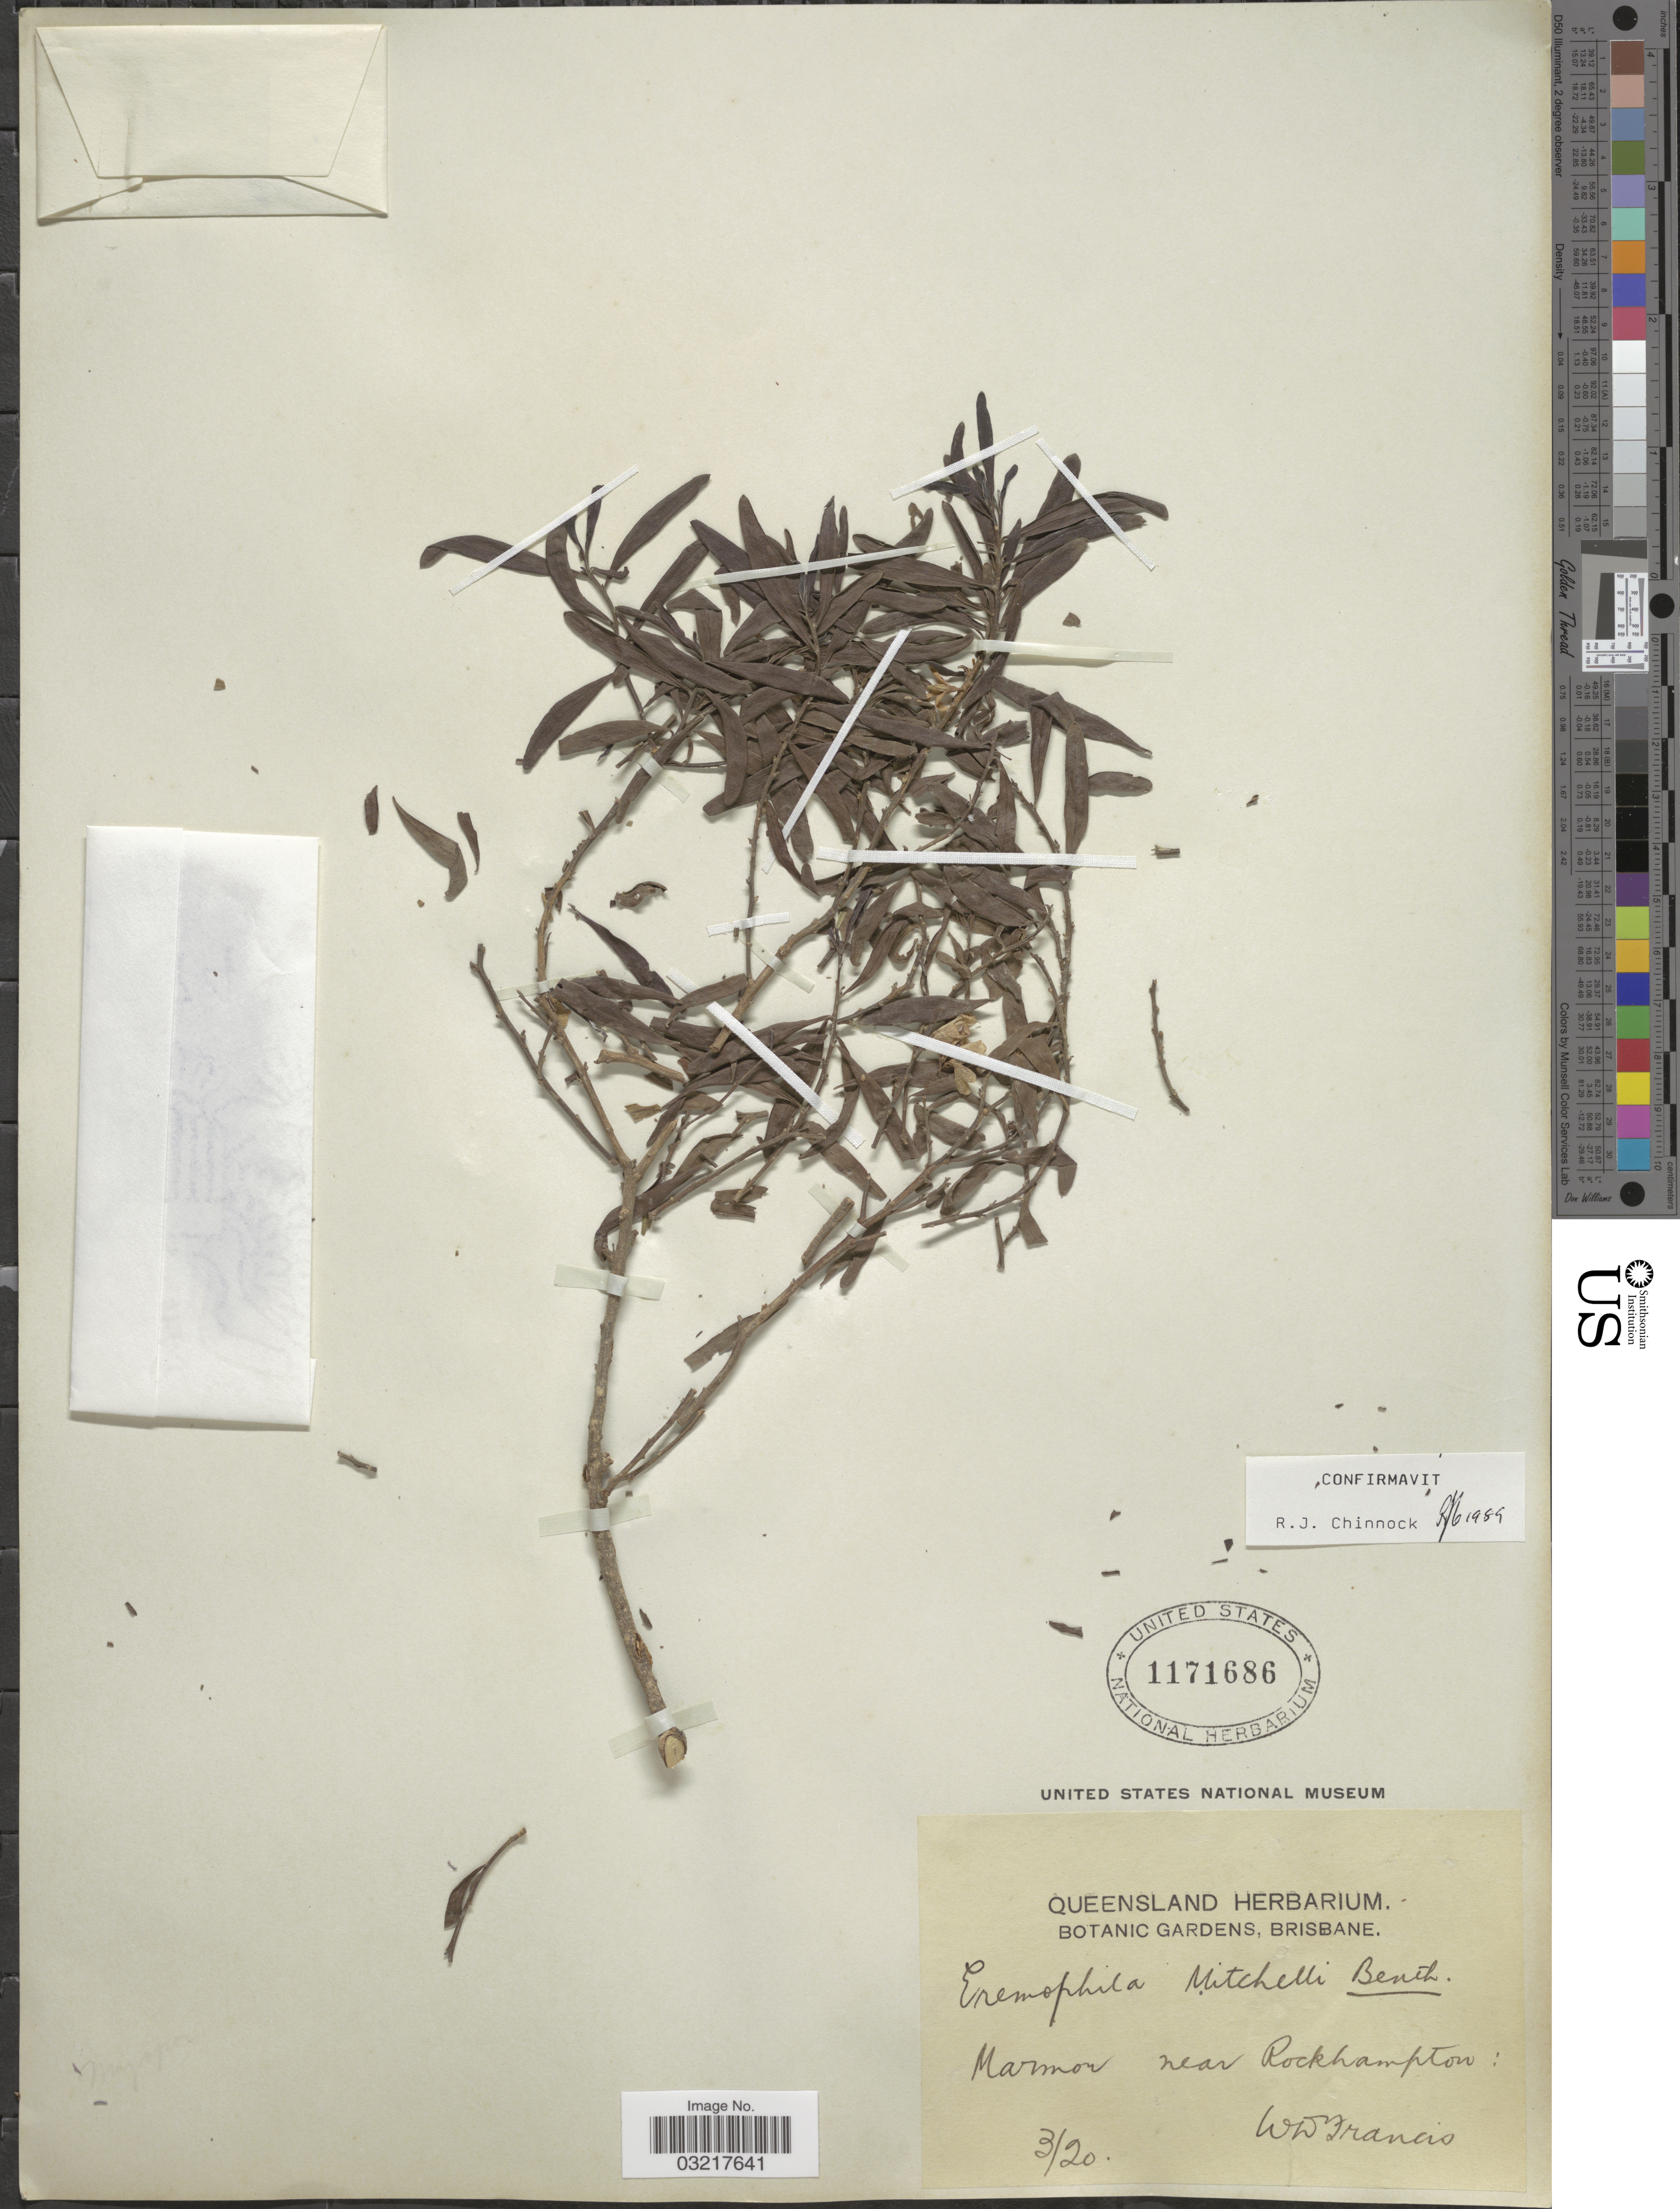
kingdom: Plantae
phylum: Tracheophyta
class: Magnoliopsida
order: Lamiales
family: Scrophulariaceae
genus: Eremophila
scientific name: Eremophila mitchellii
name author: Benth.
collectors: W. Francis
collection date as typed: Transcribed d/m/y: /3/20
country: Australia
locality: Marmor near Rockhampton.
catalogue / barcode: US 1171686